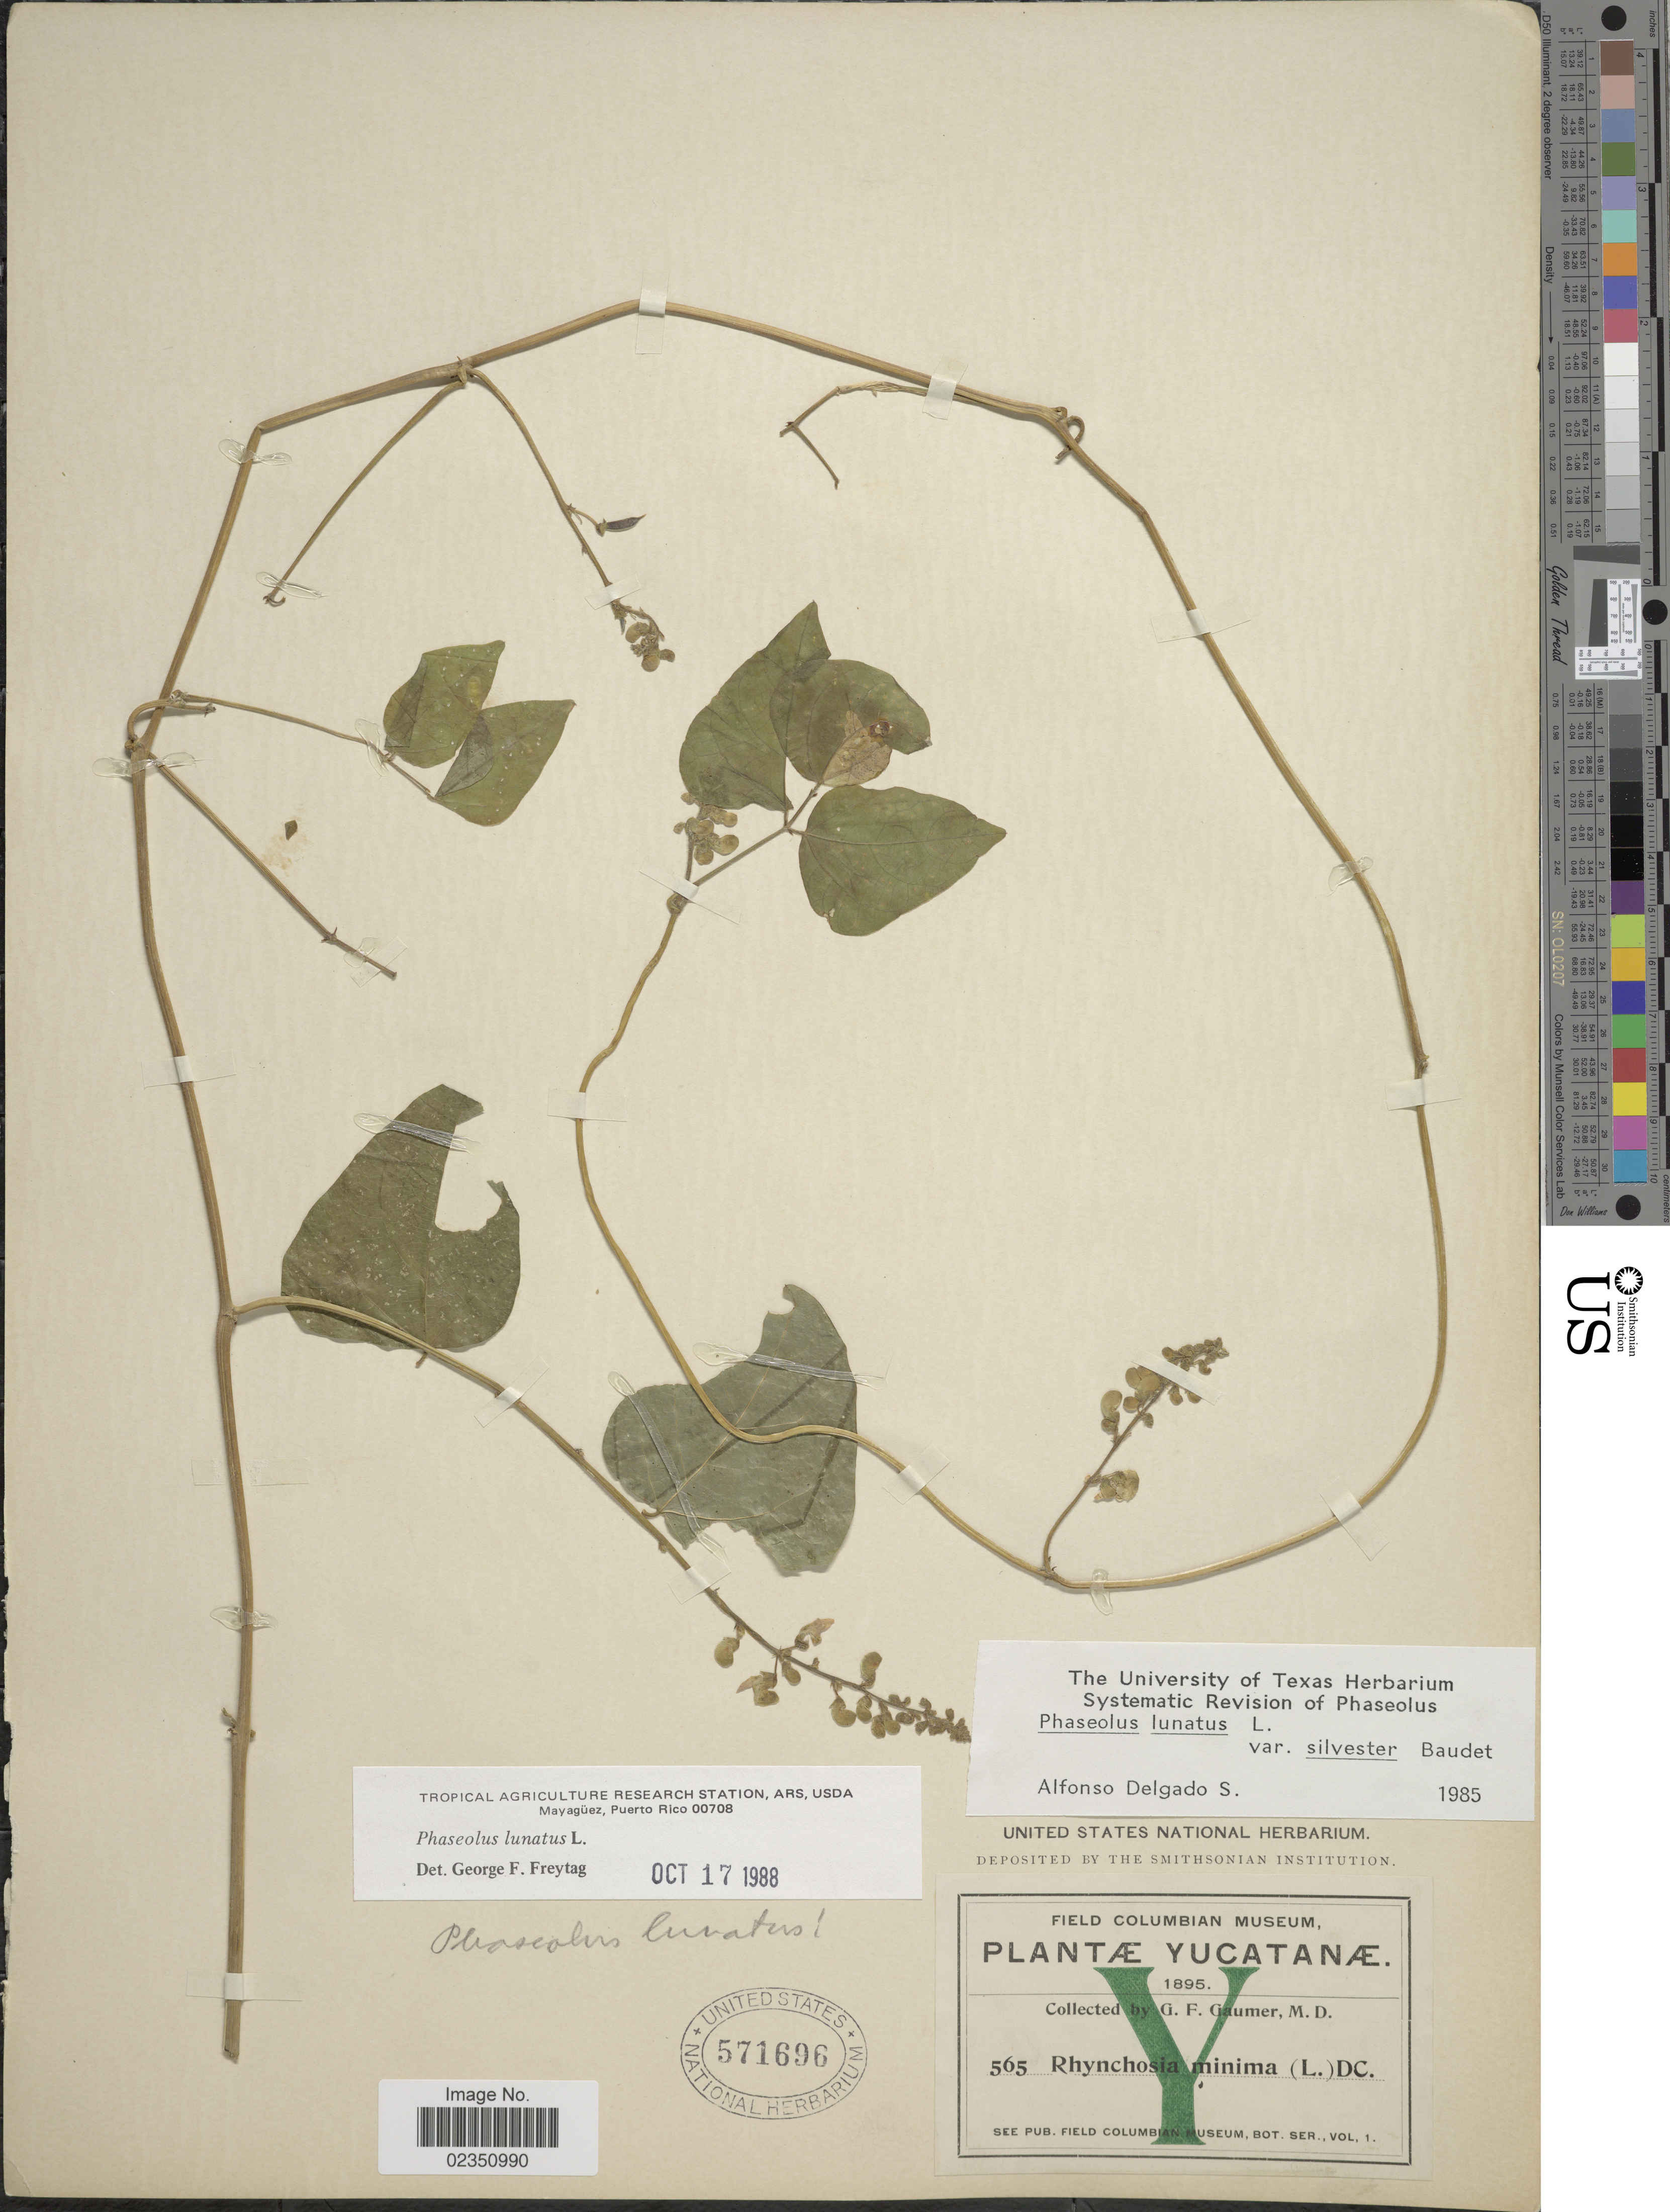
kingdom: Plantae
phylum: Tracheophyta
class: Magnoliopsida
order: Fabales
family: Fabaceae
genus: Phaseolus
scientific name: Phaseolus lunatus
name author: L.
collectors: G. F. Gaumer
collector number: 565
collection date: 1895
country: Mexico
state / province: Yucatán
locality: Yucatanæ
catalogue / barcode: US 571696